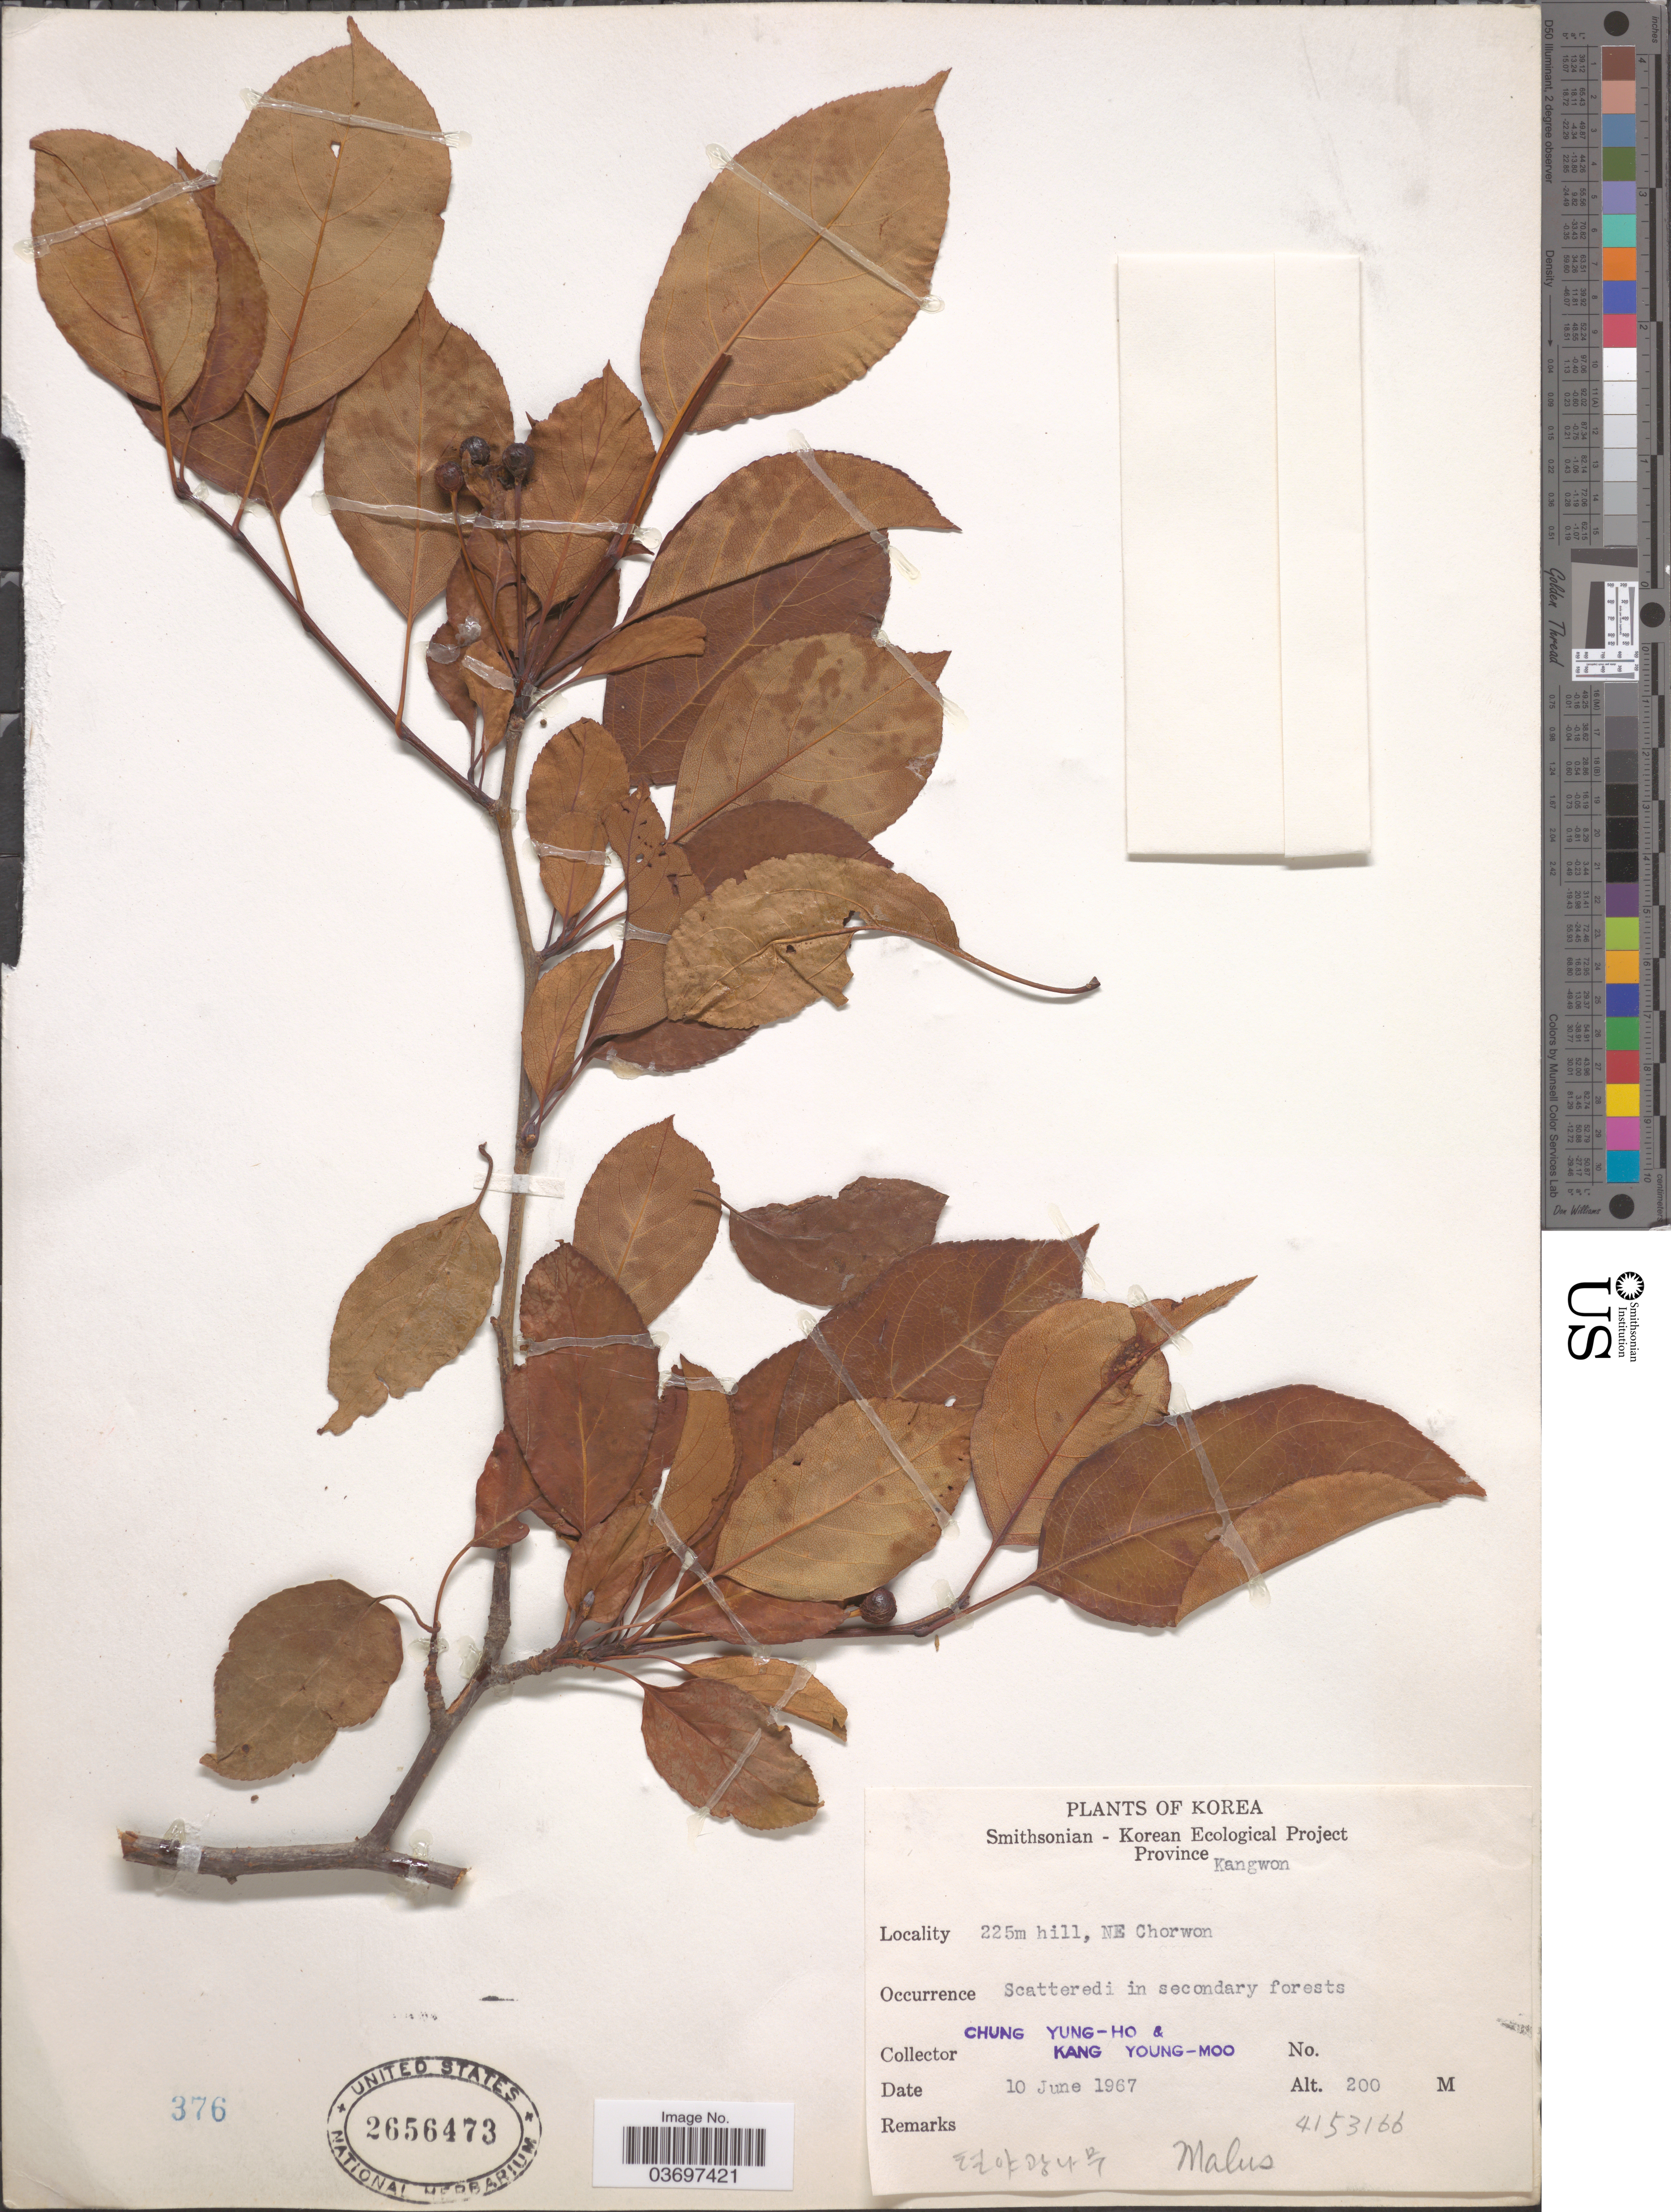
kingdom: Plantae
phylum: Tracheophyta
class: Magnoliopsida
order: Rosales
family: Rosaceae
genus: Malus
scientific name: Malus sp.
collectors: C. Yung-Ho & K. Young-Moo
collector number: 4153166?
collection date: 1967-06-10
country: North Korea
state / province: Kangwon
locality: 225m hill, NE Chorwon.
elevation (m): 200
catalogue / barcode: US 2656473